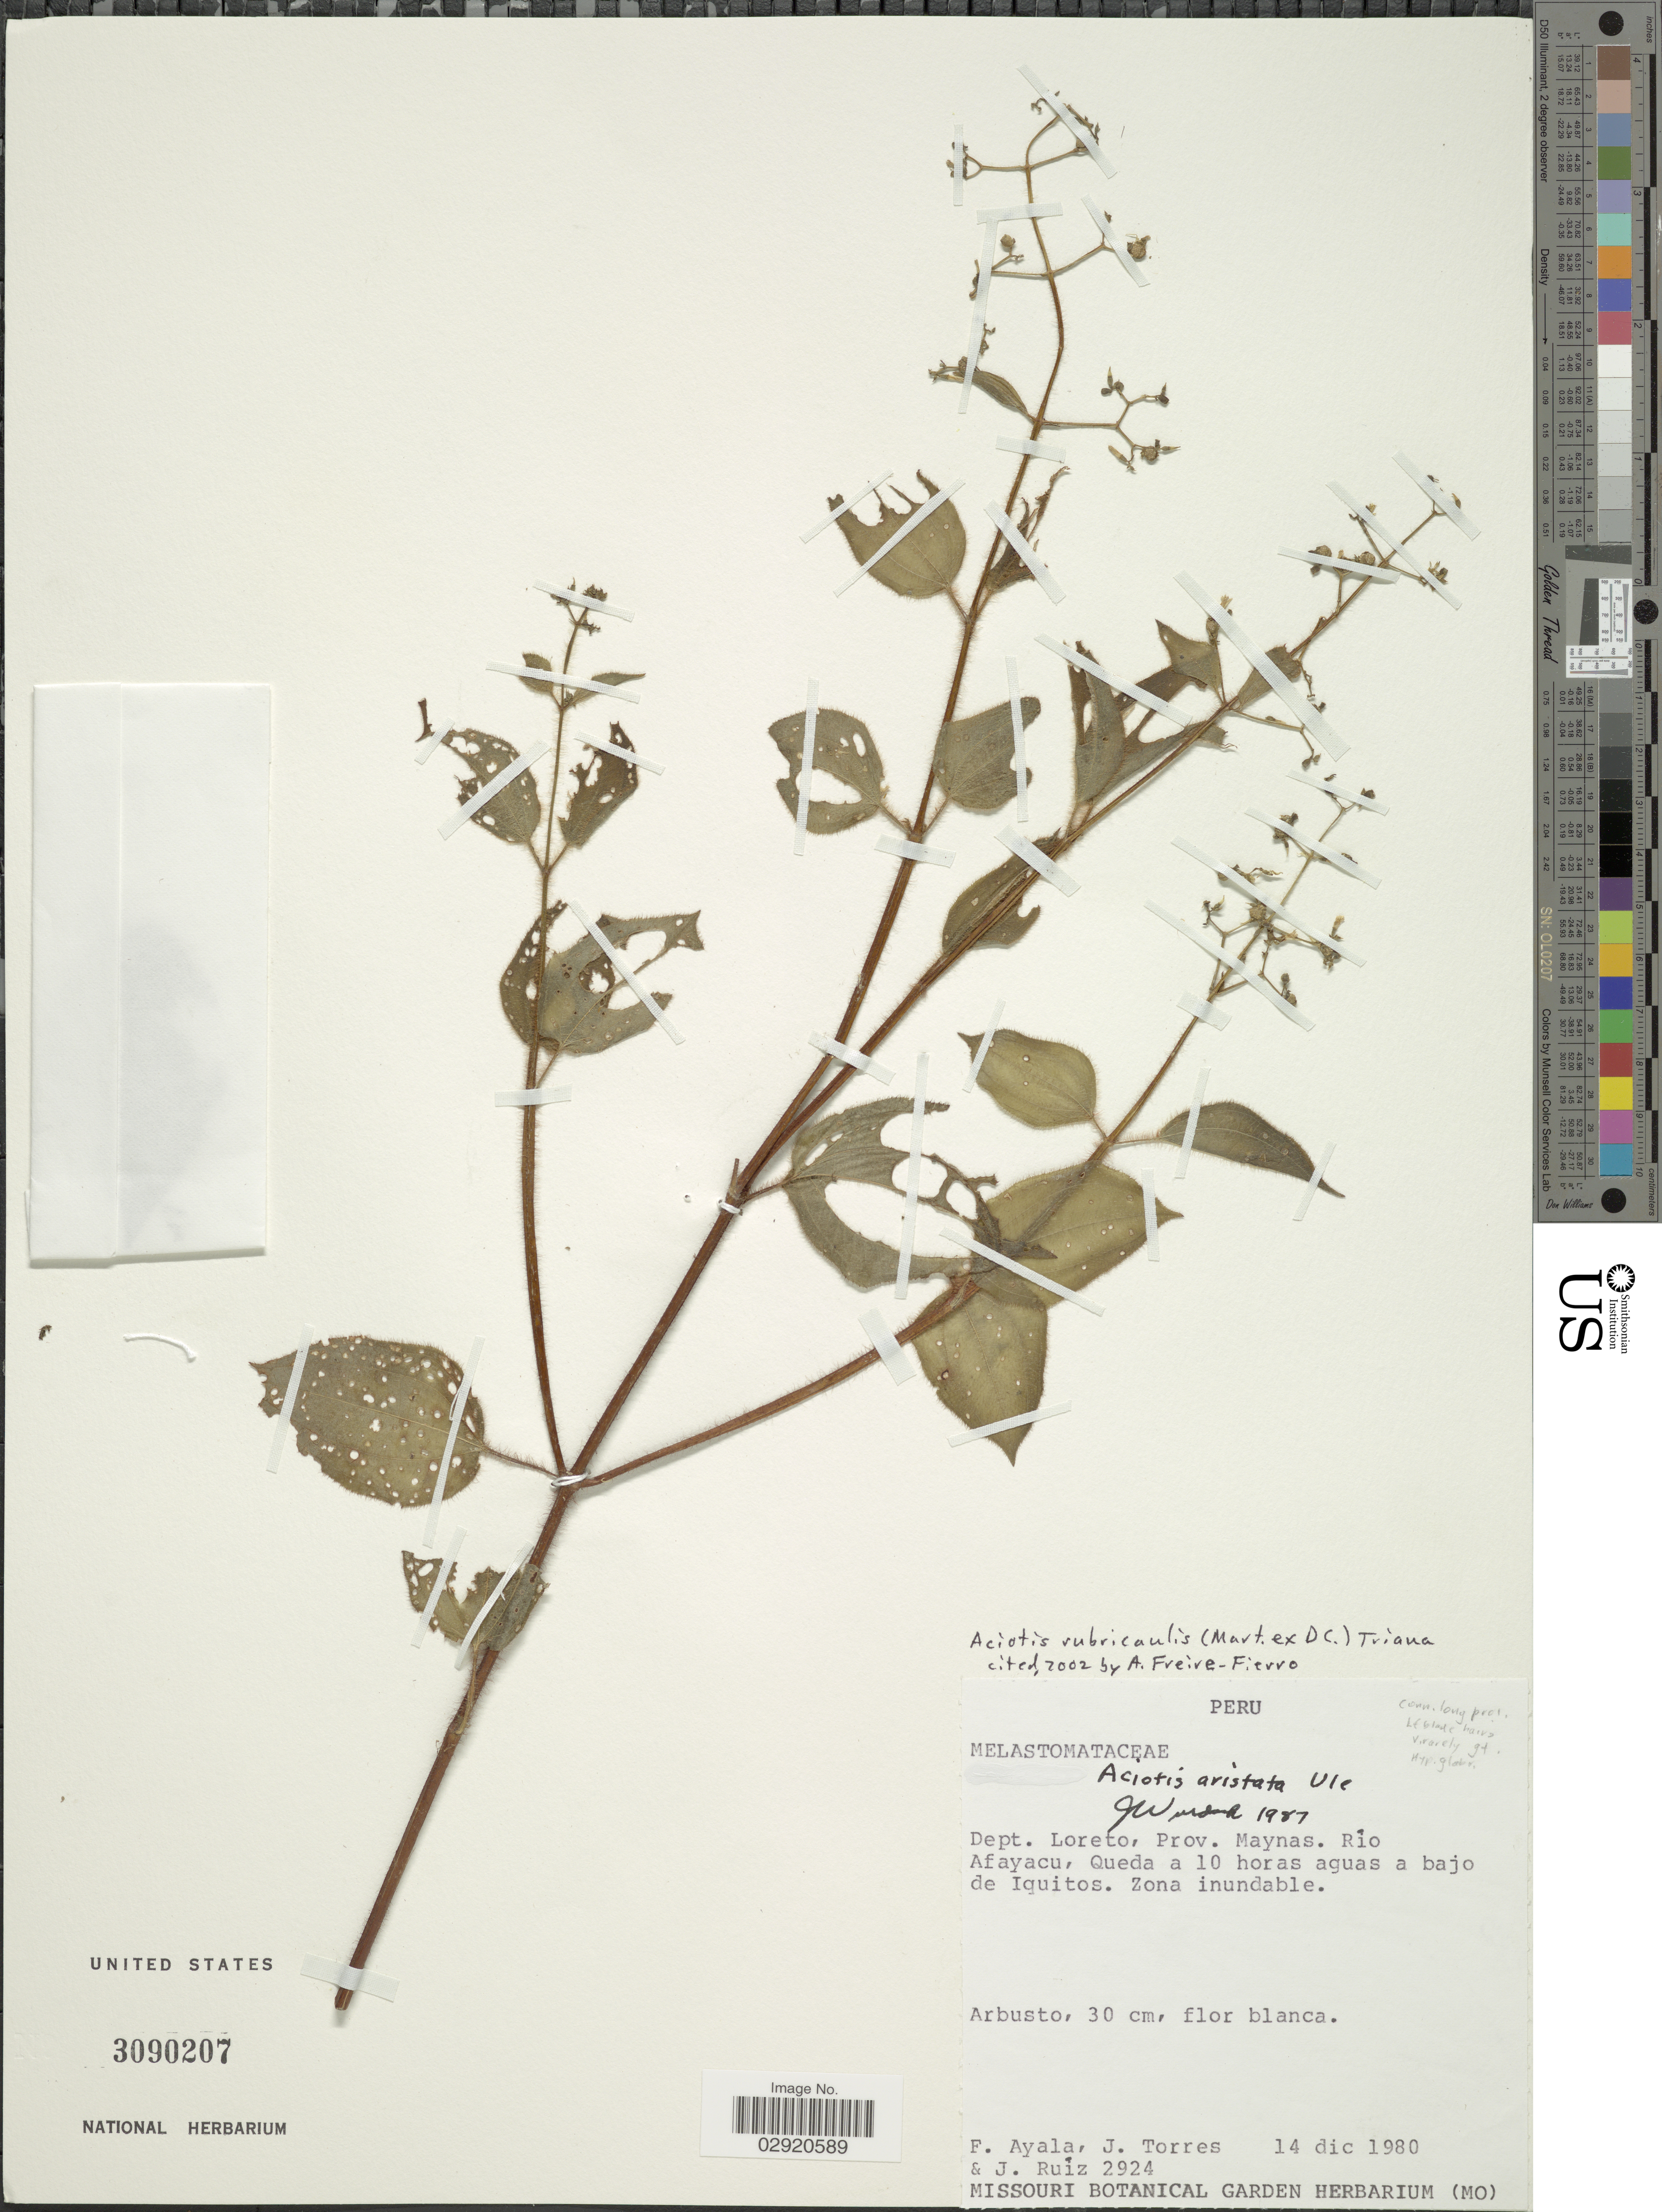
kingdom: Plantae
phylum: Tracheophyta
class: Magnoliopsida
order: Myrtales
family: Melastomataceae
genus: Aciotis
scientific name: Aciotis rubricaulis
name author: (Mart. ex DC.) Triana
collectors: F. Ayala, J. Torres & J. Ruíz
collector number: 2924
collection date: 1980-12-14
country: Peru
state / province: Loreto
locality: Dept. Loreto, Prov. Maynas. Río Afayacu, Queda a 10 horas aguas a bajo de Iquitos.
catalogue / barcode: US 3090207